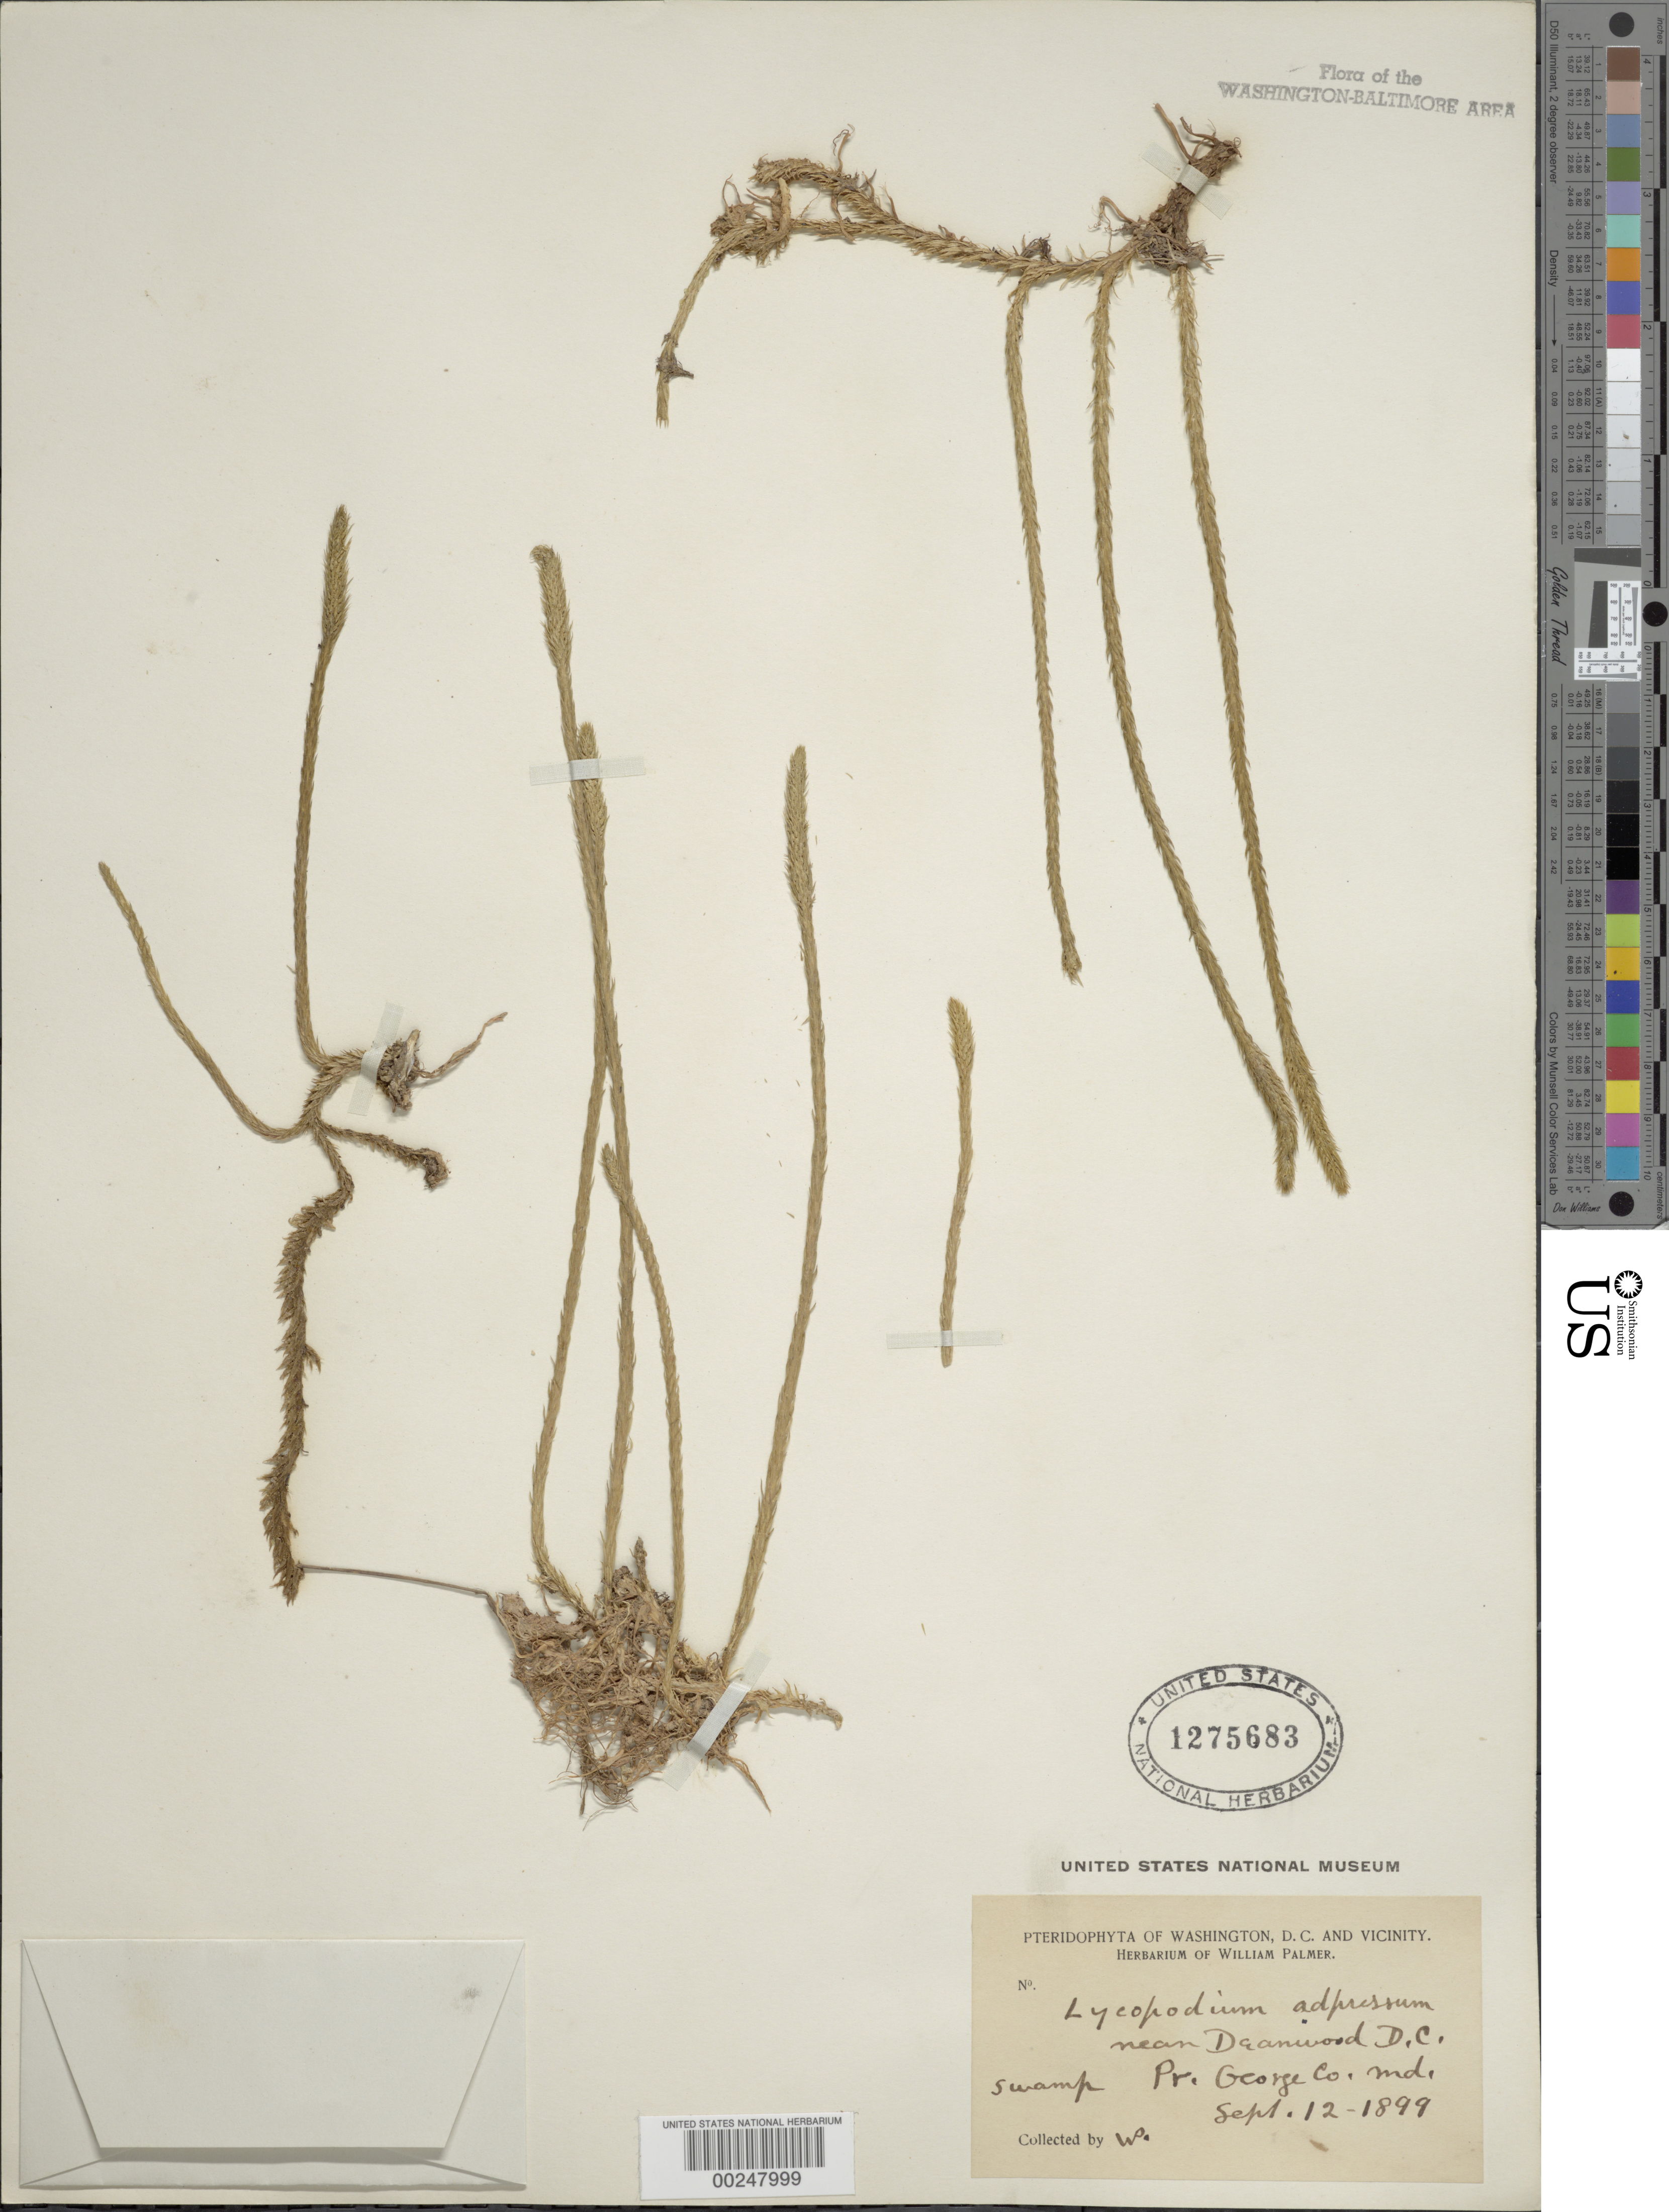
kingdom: Plantae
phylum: Tracheophyta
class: Lycopodiopsida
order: Lycopodiales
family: Lycopodiaceae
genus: Lycopodiella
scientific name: Lycopodiella appressa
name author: (Chapm.) Cranfill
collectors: W. Palmer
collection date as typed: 12 Sep 1899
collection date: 1899-09-12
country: United States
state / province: Maryland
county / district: Prince George's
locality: Near Deanwood, D.C.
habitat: Swamp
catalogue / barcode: US 1275683